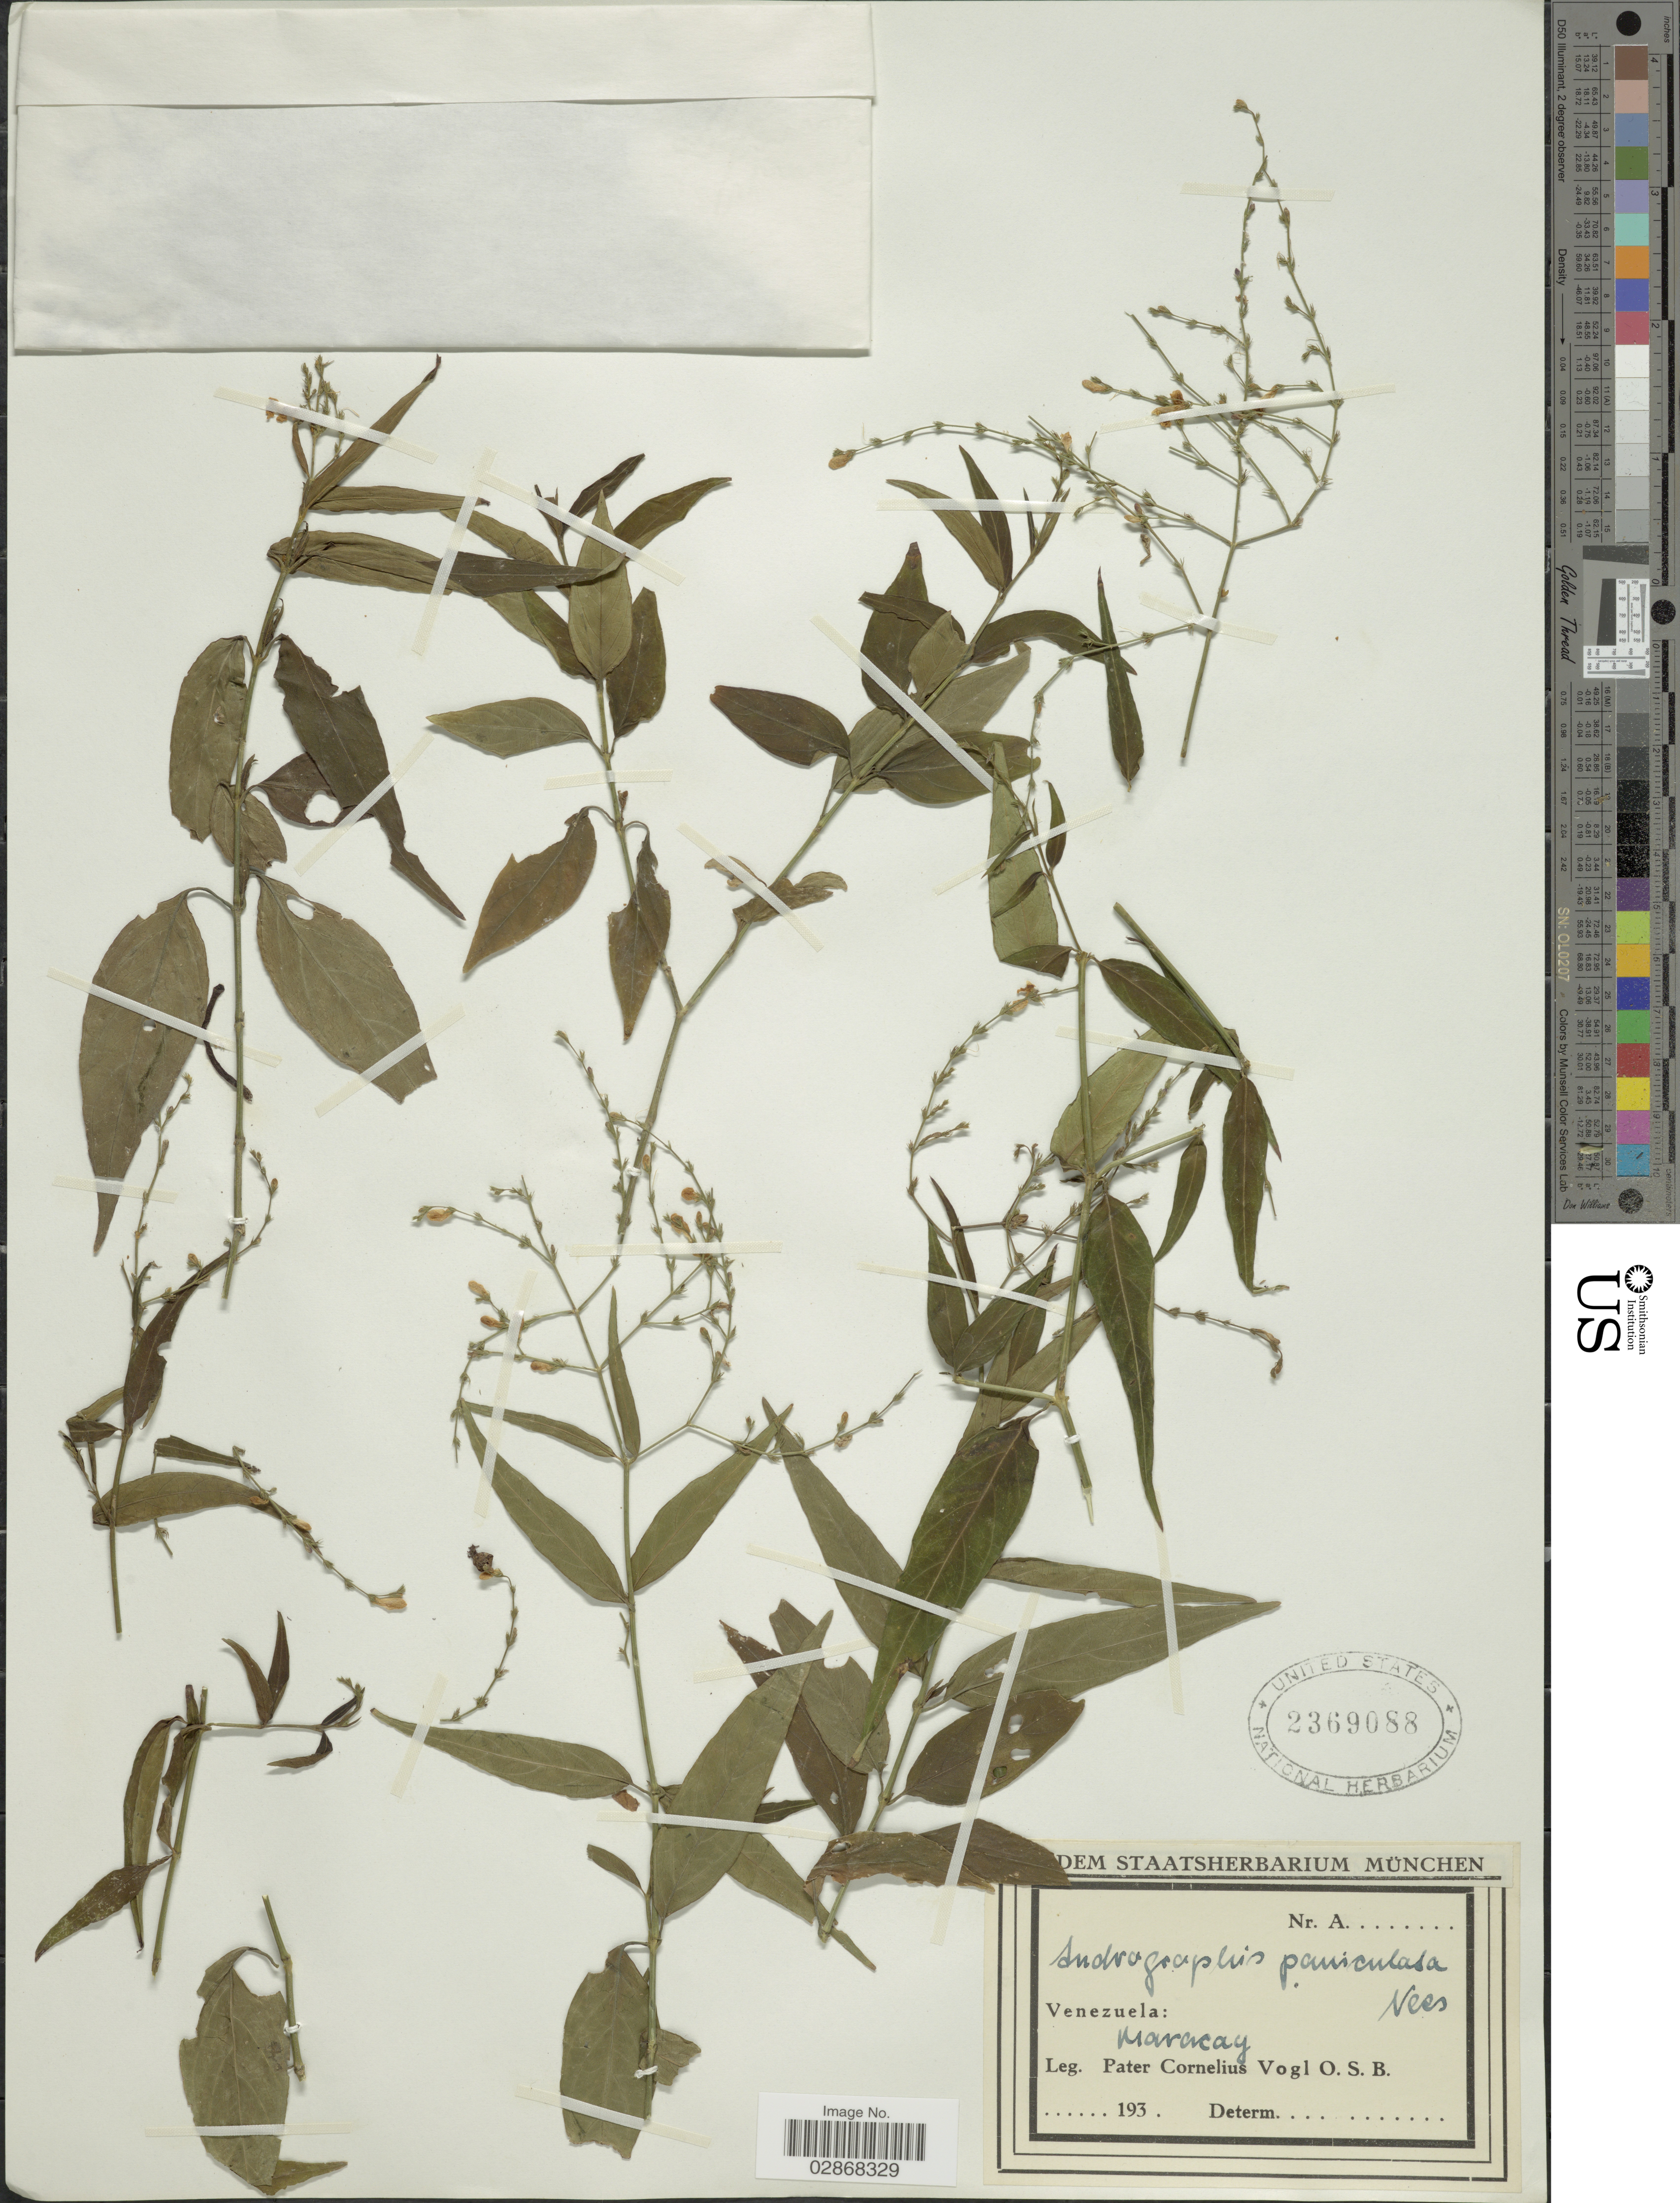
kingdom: Plantae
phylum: Tracheophyta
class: Magnoliopsida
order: Lamiales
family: Acanthaceae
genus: Andrographis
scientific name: Andrographis paniculata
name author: (Burm. f.) Nees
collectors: P. C. Vogl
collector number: A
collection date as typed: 193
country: Venezuela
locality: Maracay.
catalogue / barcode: US 2369088